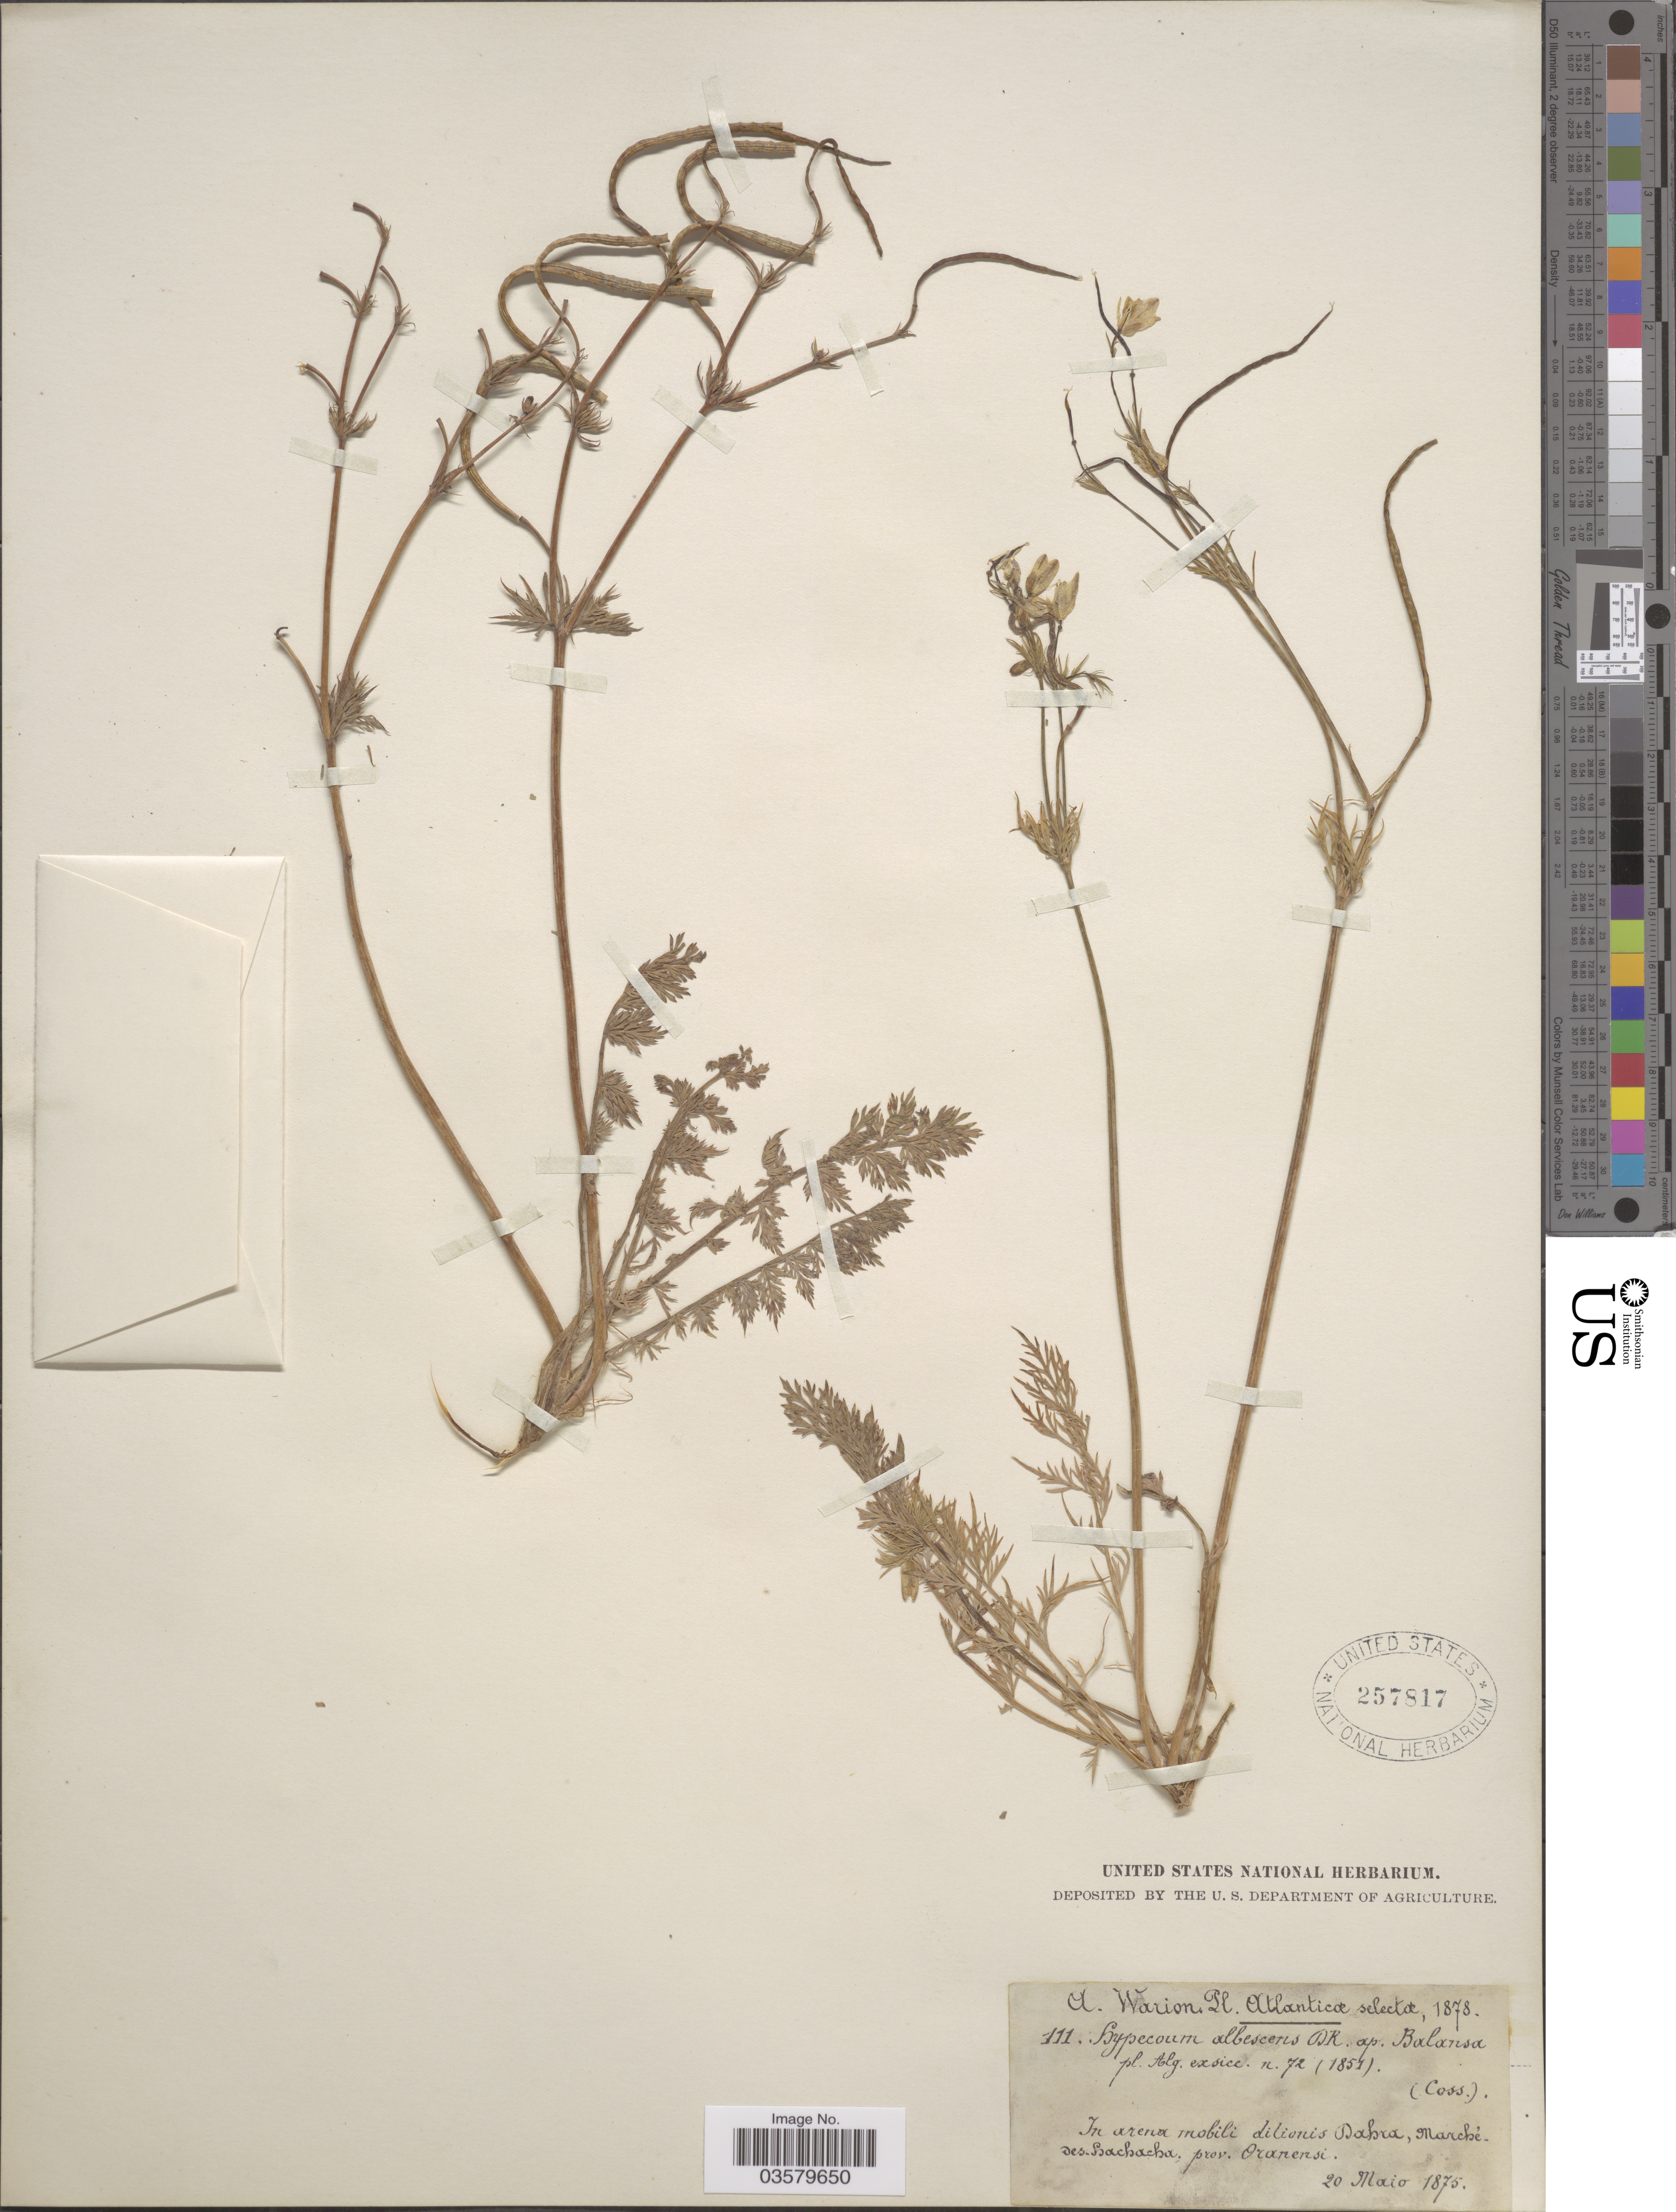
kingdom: Plantae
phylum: Tracheophyta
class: Magnoliopsida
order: Ranunculales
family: Papaveraceae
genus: Hypecoum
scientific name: Hypecoum albescens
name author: DR.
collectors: A. Warion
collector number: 111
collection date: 1875-05-20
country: Algeria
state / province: Oran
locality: Atlanticæ. In arena mobili dilionis Dahra, Marchédes-hachacha, prov. Oranensi.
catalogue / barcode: US 257817